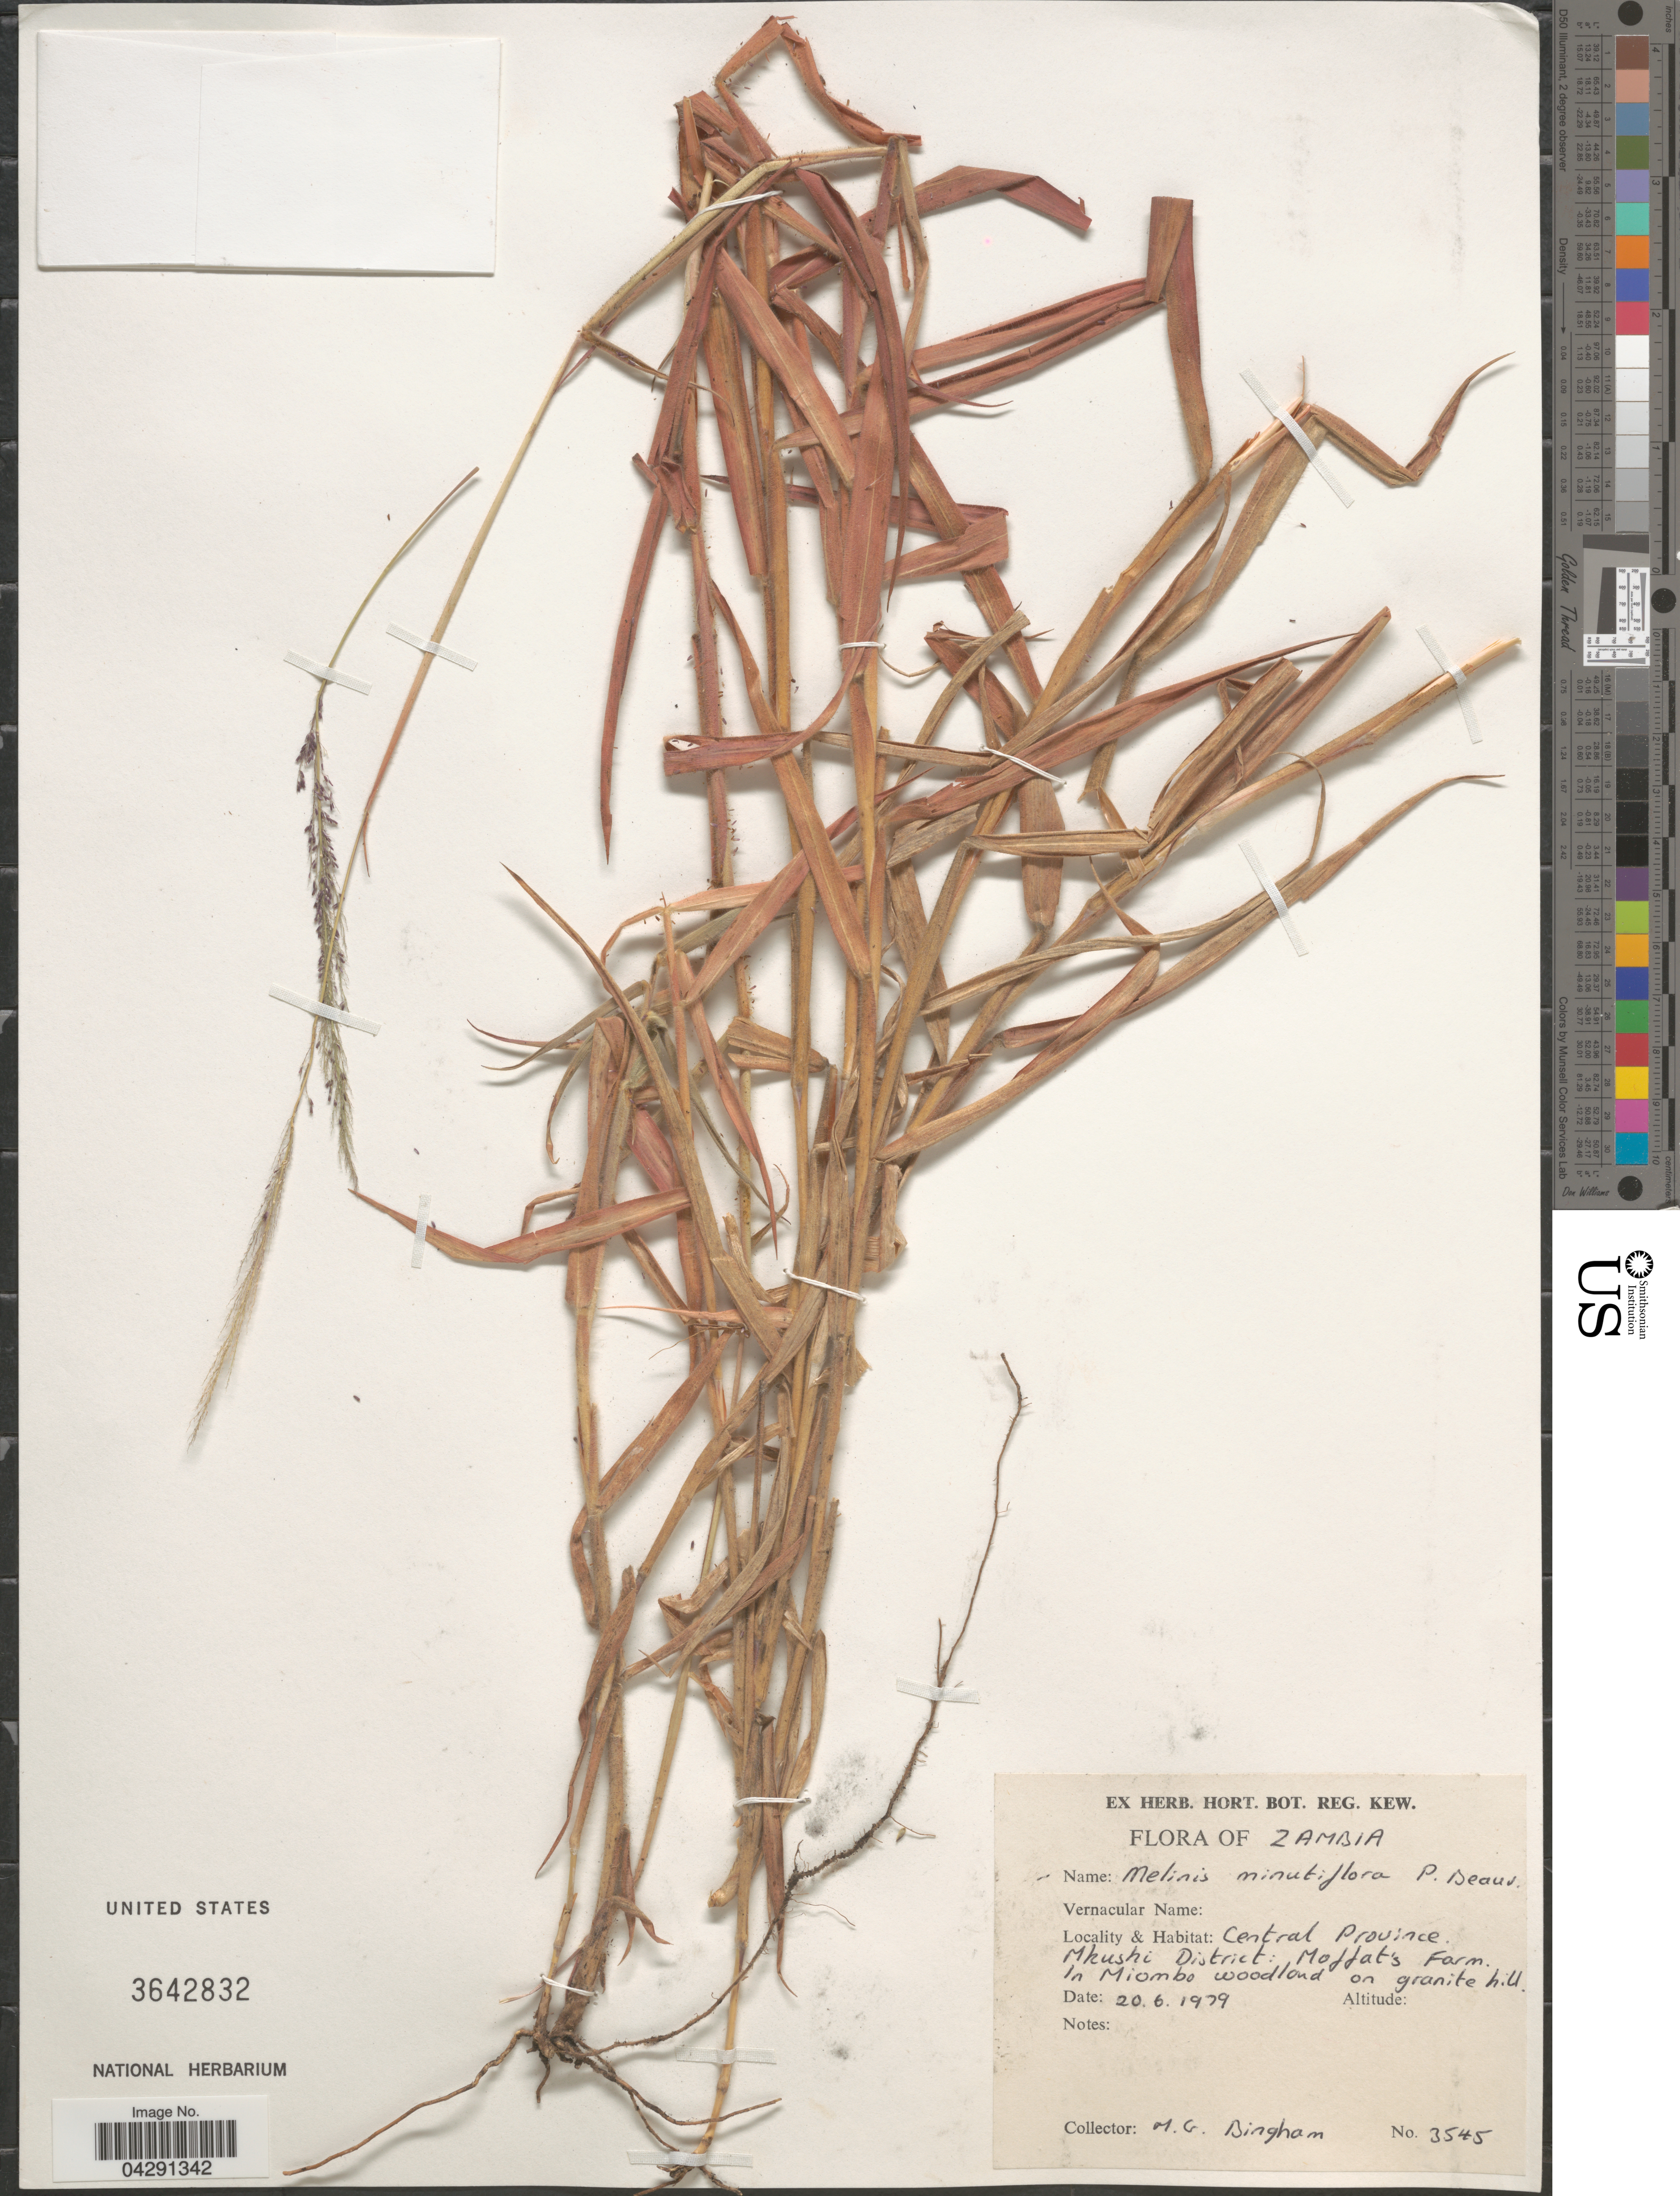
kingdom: Plantae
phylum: Tracheophyta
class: Liliopsida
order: Poales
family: Poaceae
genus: Melinis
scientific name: Melinis minutiflora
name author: P. Beauv.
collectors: M. Bingham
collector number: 3545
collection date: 1979-06-20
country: Zambia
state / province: Central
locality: Mkushi District: Moffat's Farm. In Miombo woodland on granite hill.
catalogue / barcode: US 3642832